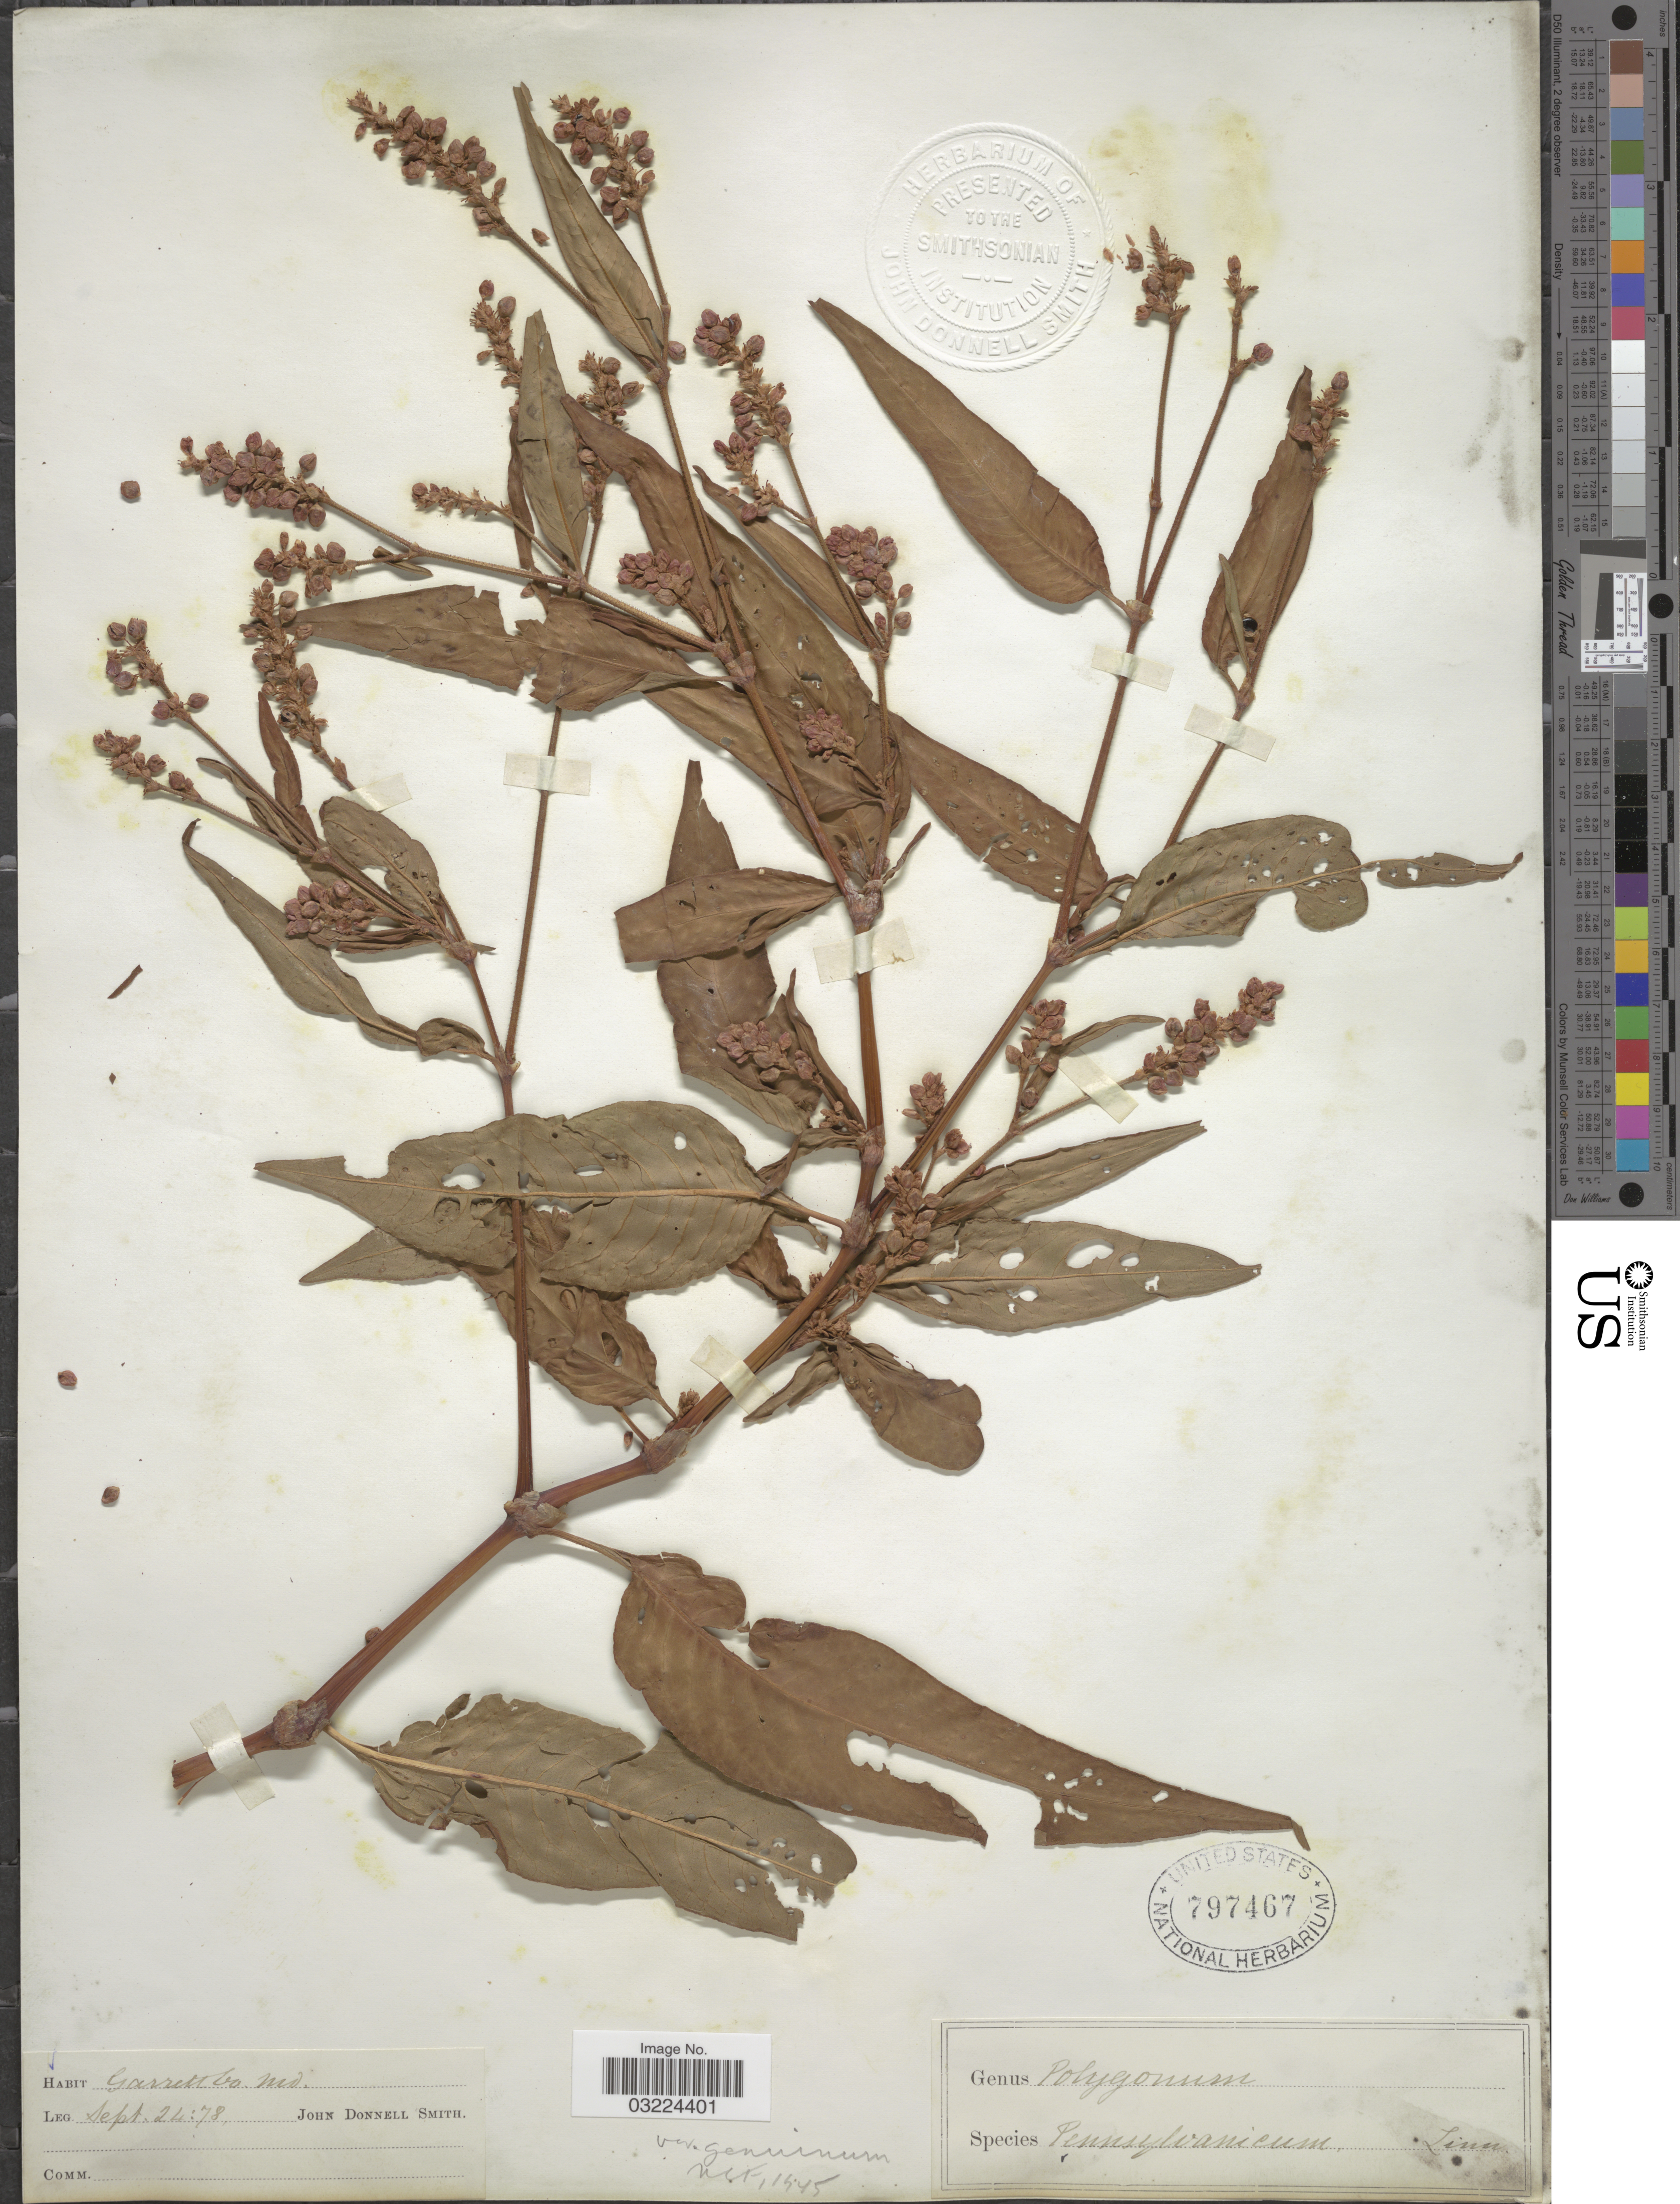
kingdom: Plantae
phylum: Tracheophyta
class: Magnoliopsida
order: Caryophyllales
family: Polygonaceae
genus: Persicaria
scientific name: Persicaria pensylvanica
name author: (L.) M. Gómez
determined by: Atha, D. E.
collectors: J. Donnell Smith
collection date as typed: Transcribed d/m/y: 24/9/78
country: United States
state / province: Maryland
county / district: Garrett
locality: Garrett Co. Md.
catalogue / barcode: US 797467